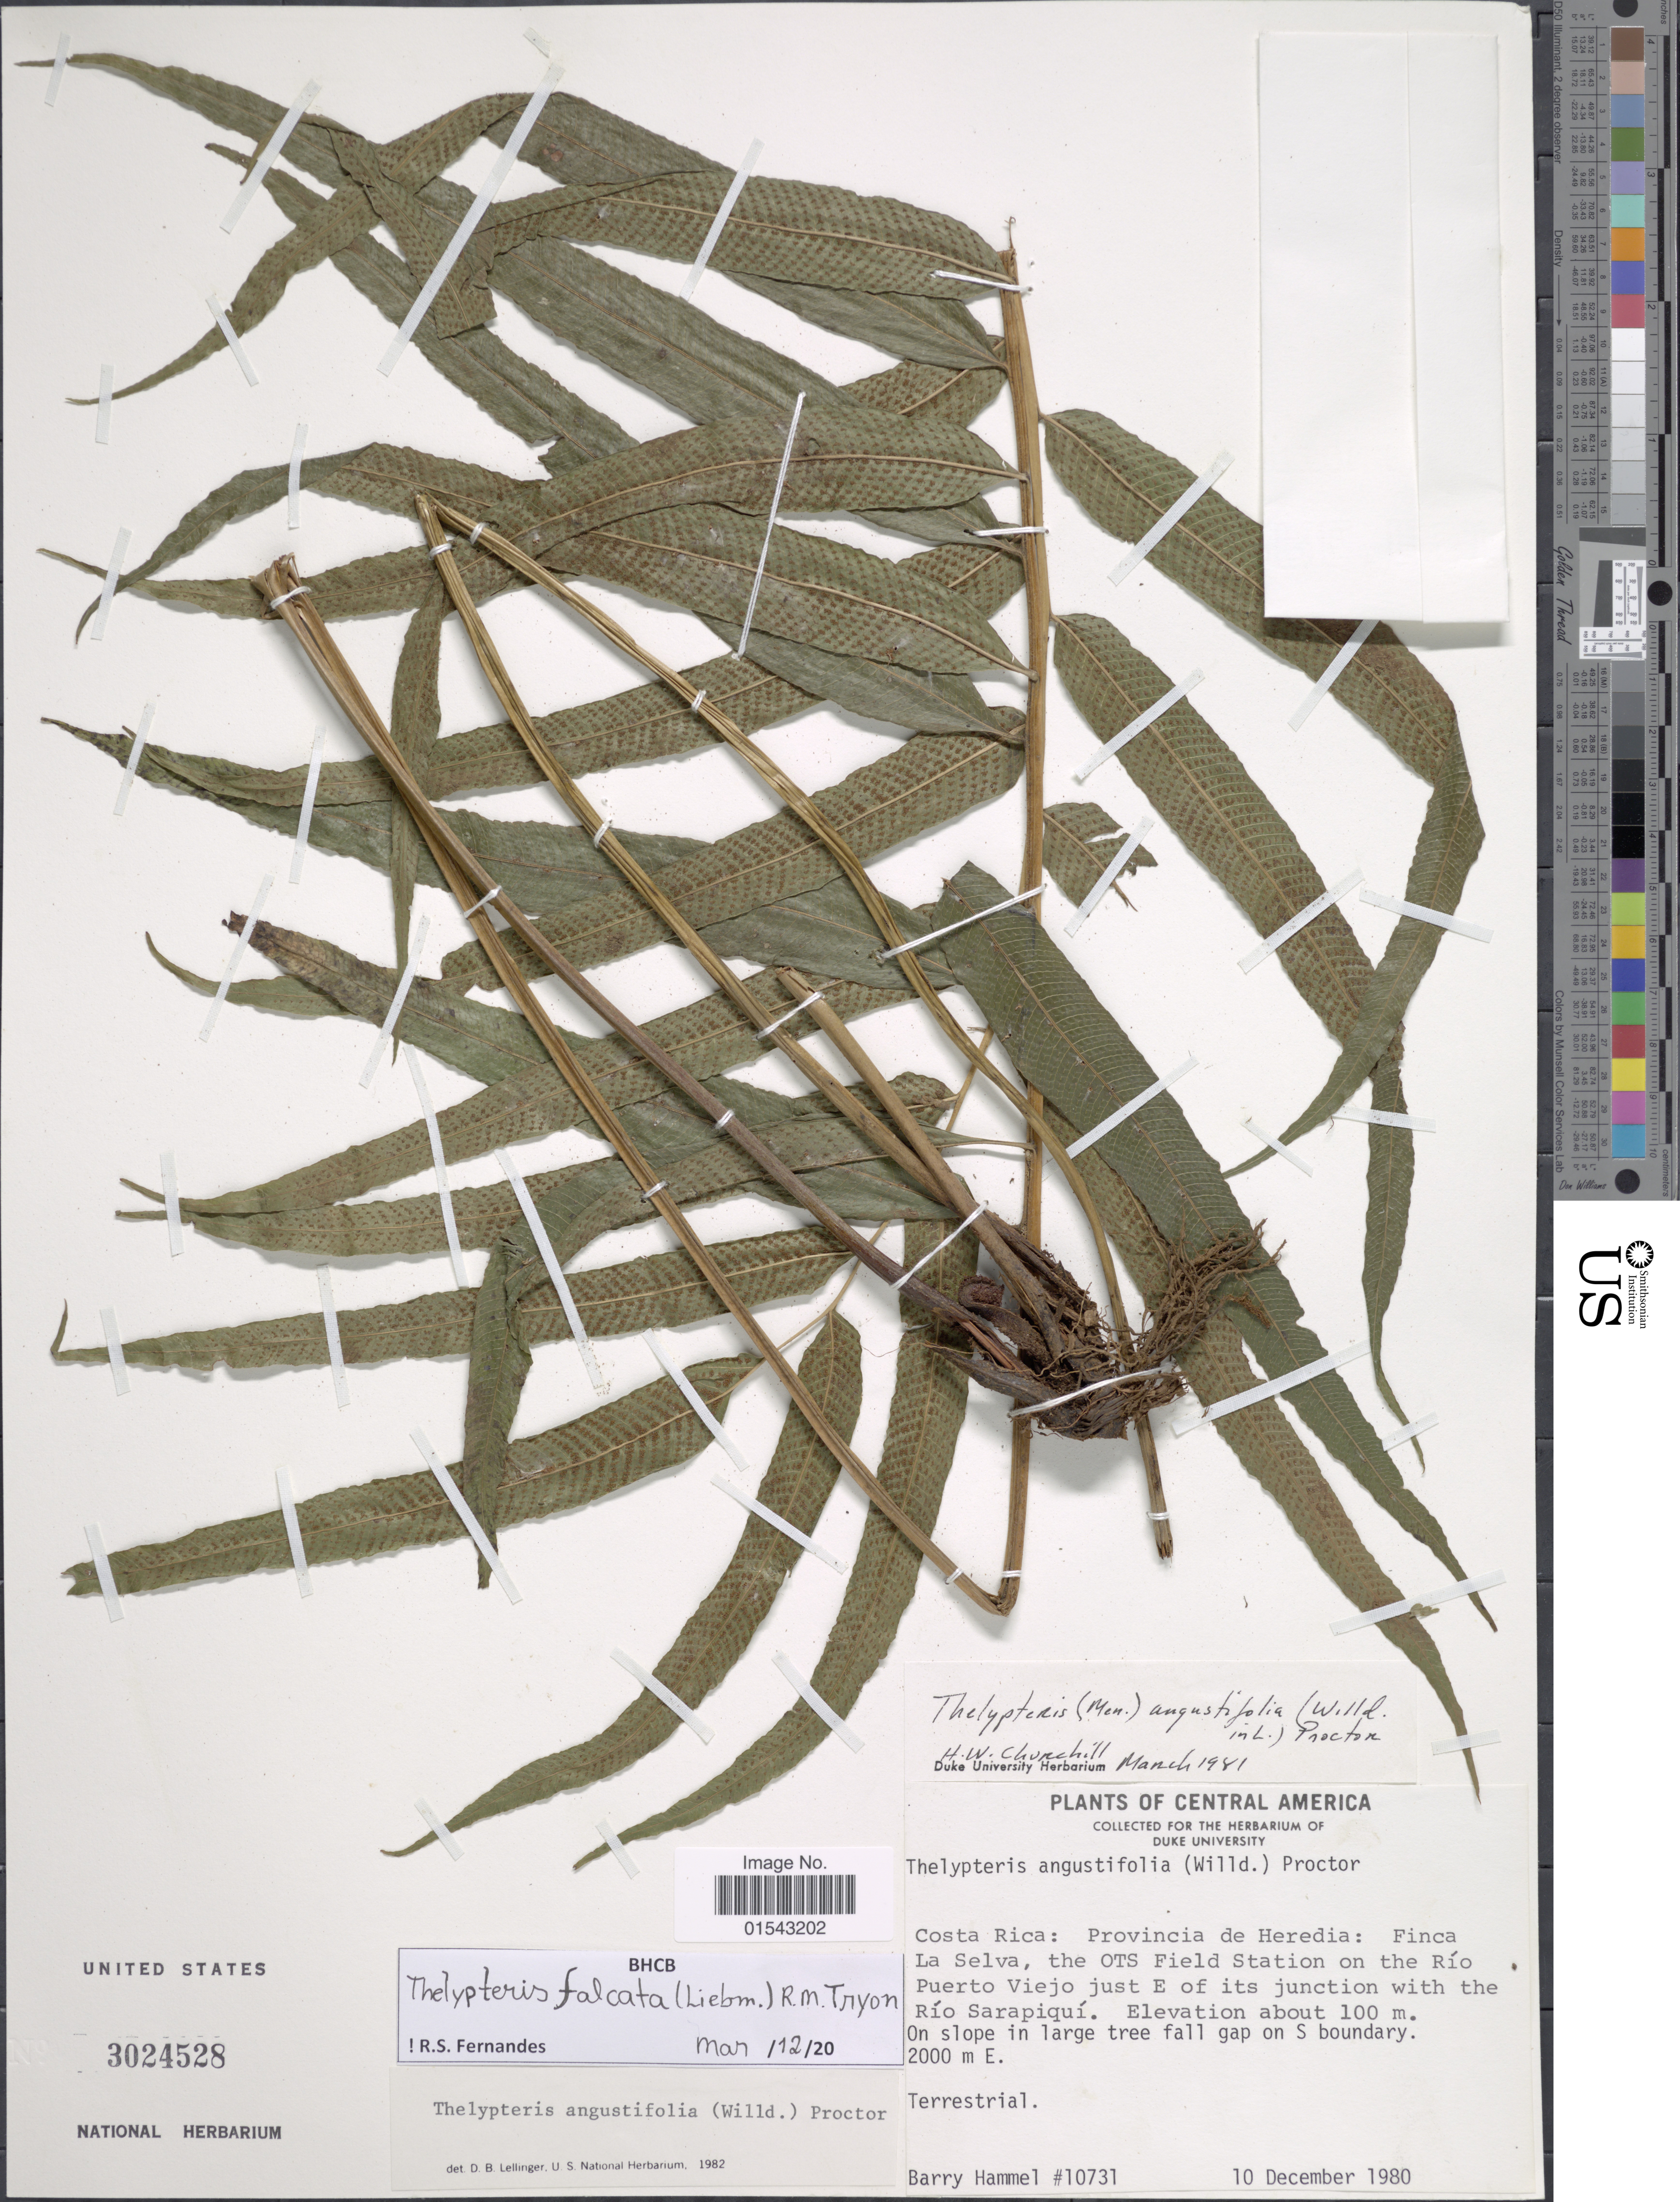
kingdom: Plantae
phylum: Tracheophyta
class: Polypodiopsida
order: Polypodiales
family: Thelypteridaceae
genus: Meniscium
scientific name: Meniscium falcatum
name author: Liebm.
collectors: B. Hammel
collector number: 10731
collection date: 1980-12-10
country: Costa Rica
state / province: Heredia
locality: Costa Rica: Provincia de Heredia: Finca La Selva, the OTS field Station on the Rio Puerto Viejo just E of its junction with the Rio Sarapiqui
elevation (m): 100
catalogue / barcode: US 3024528